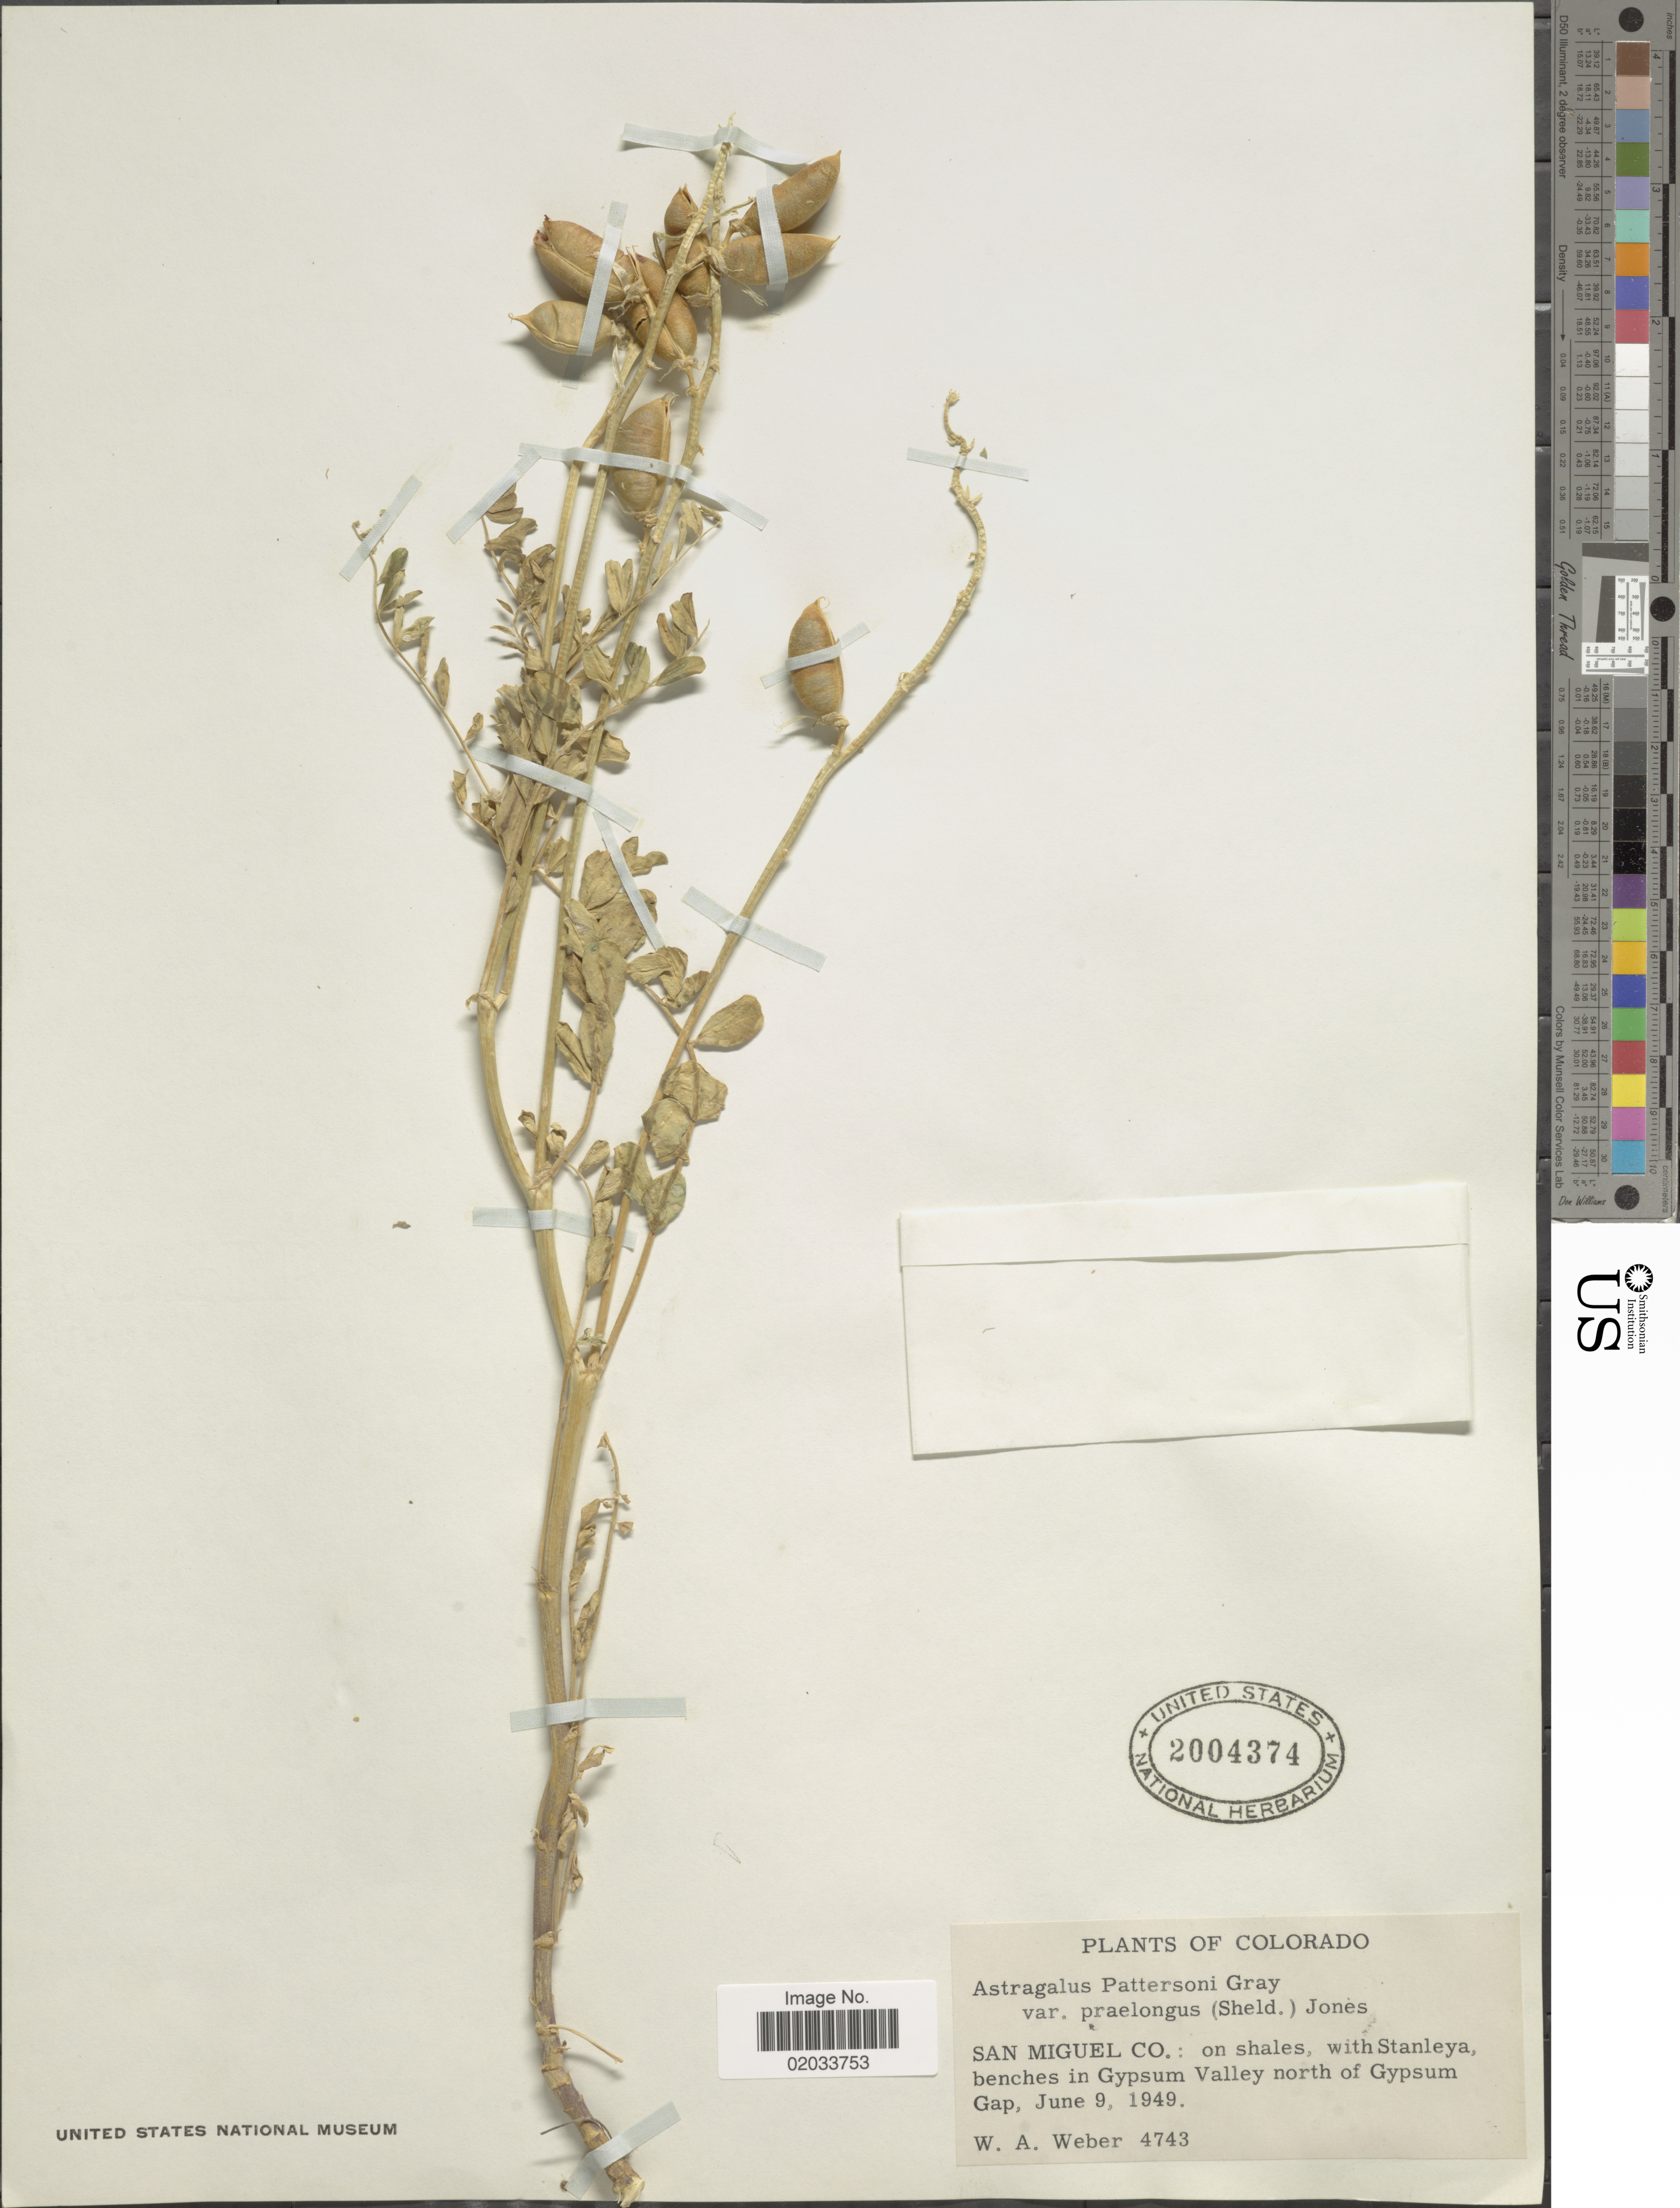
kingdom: Plantae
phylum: Tracheophyta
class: Magnoliopsida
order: Fabales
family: Fabaceae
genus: Astragalus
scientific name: Astragalus pattersonii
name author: (A. Gray) A. Gray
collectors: W. A. Weber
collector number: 4743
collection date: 1949-06-09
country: United States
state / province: Colorado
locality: San Miguel Co: on shales, benches in Gypsum valley north of Gypsum Gap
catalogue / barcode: US 2004374